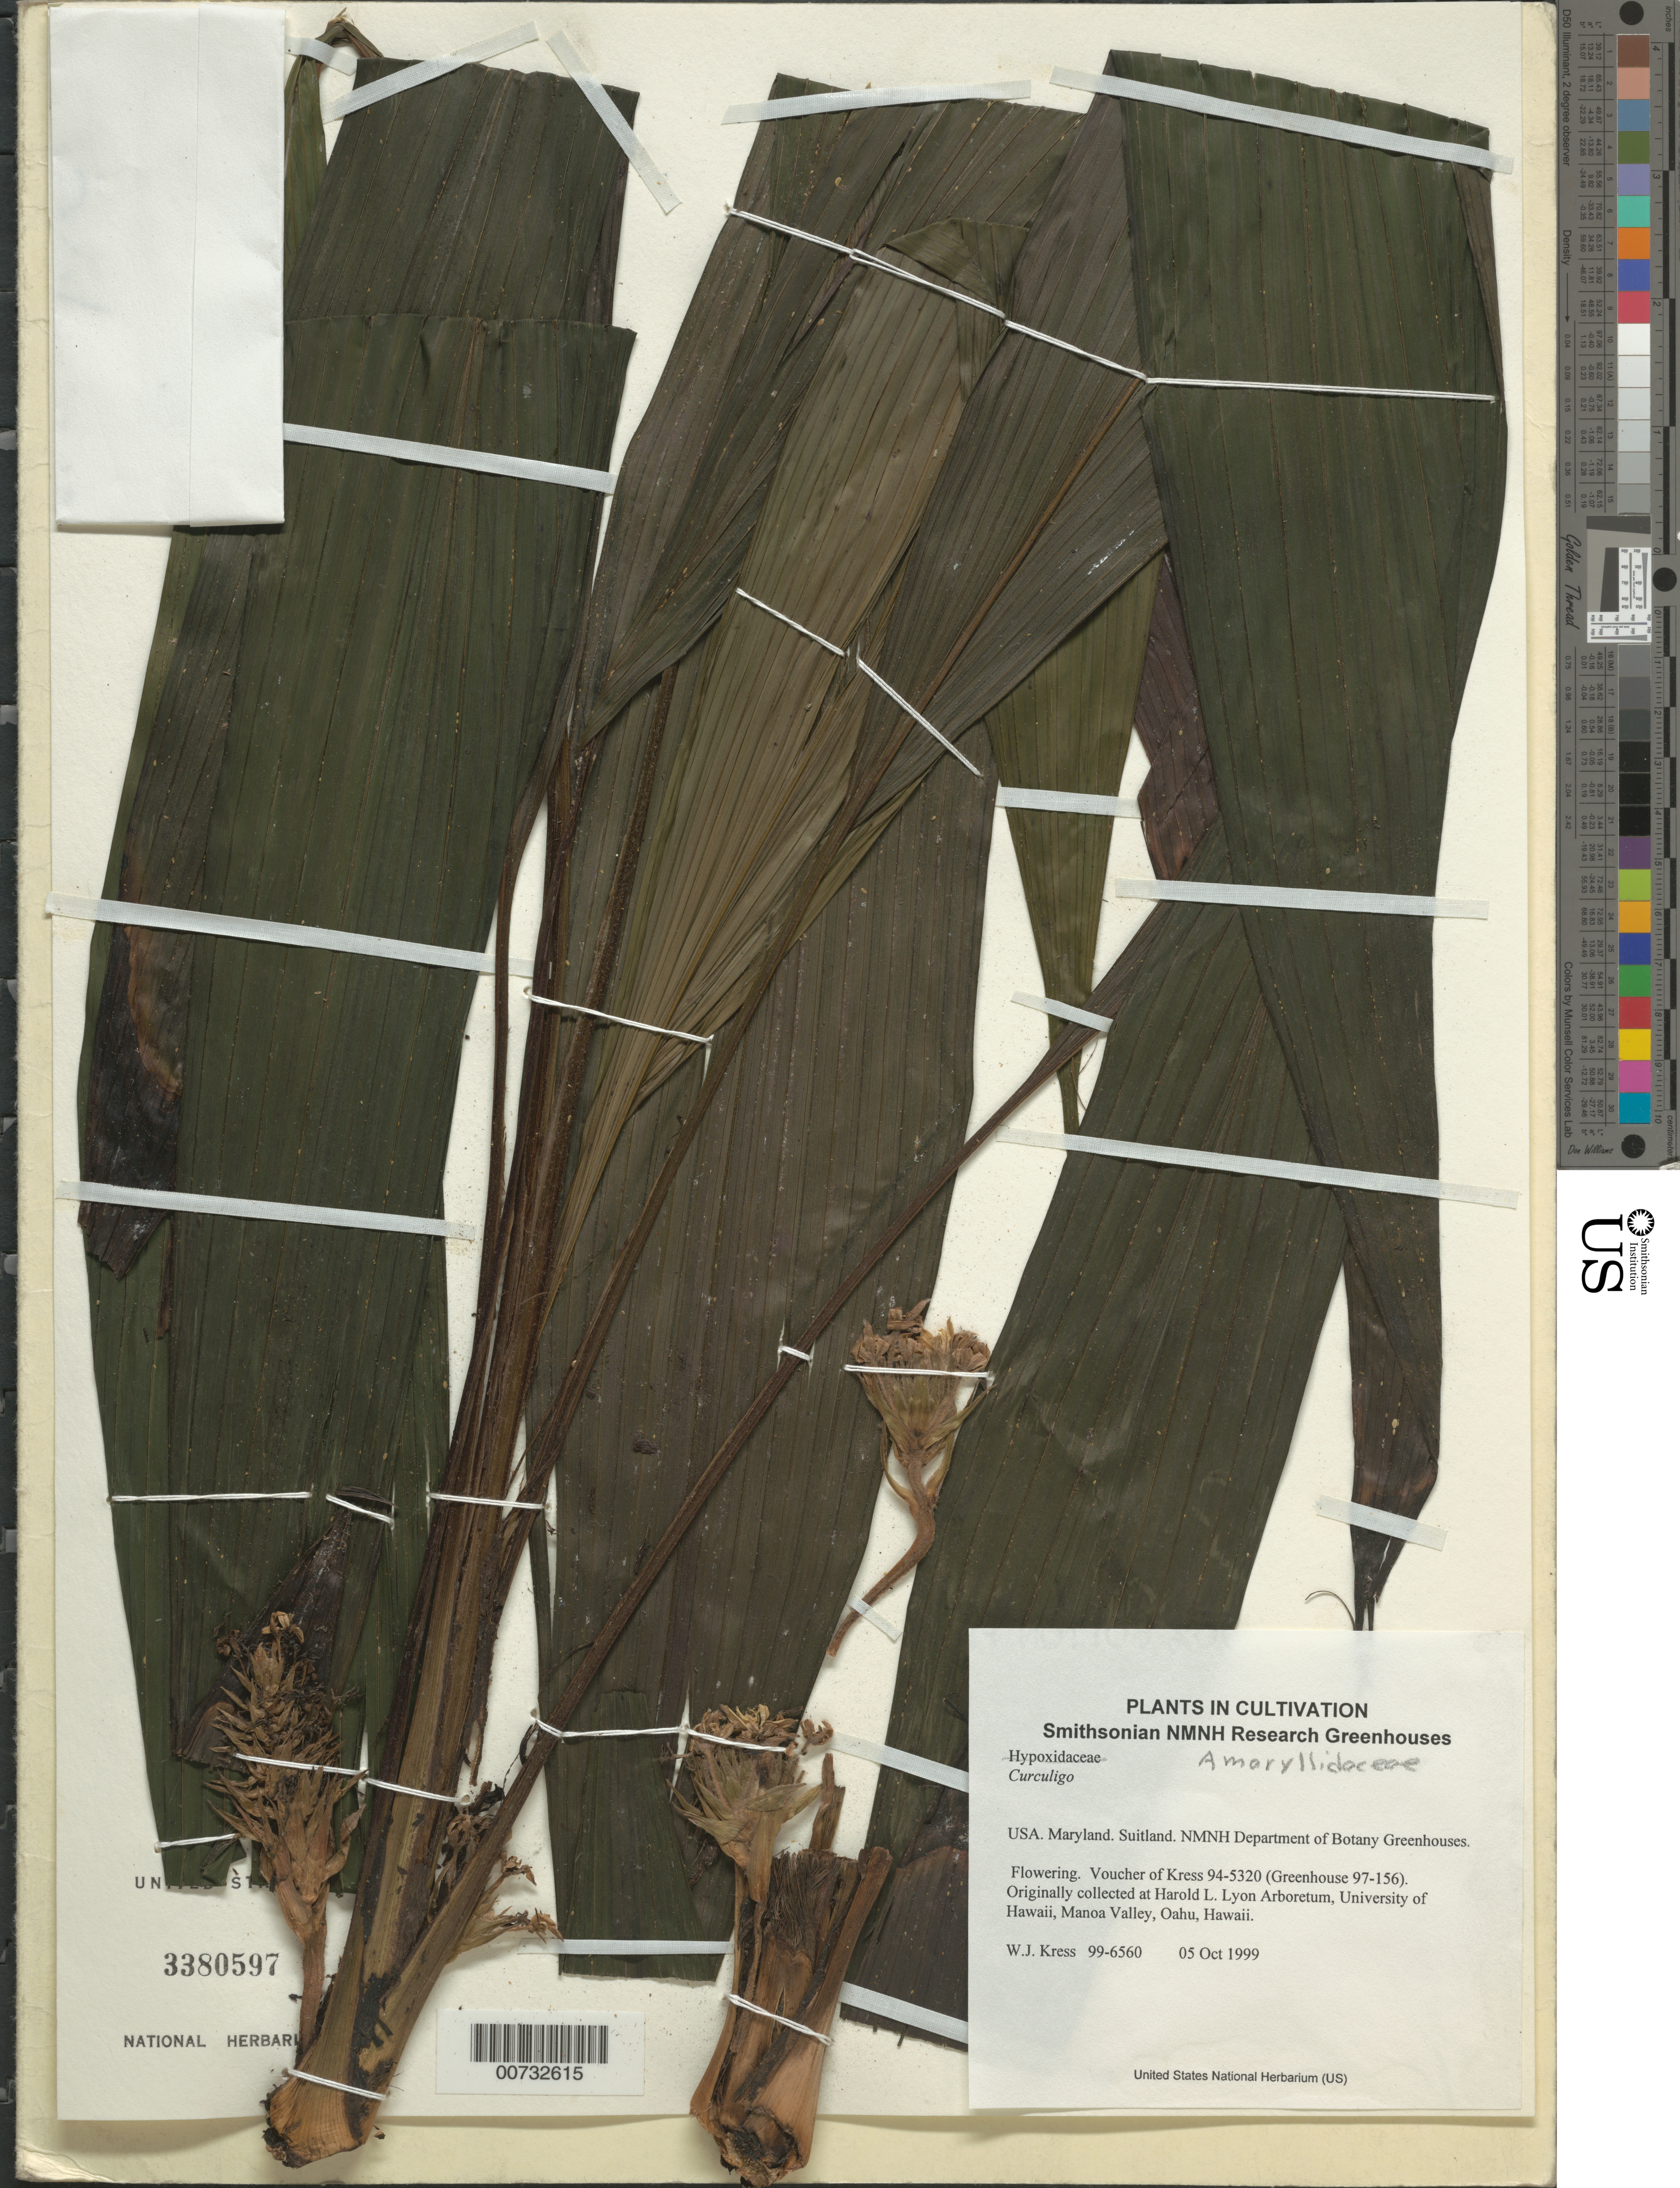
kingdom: Plantae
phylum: Tracheophyta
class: Liliopsida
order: Asparagales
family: Hypoxidaceae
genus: Curculigo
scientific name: Curculigo sp.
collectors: W. J. Kress & M. Bordelon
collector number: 99-6560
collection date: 1999-10-05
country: United States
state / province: Maryland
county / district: Prince George's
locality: NMNH Botany Research Greenhouses. Suitland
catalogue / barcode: US 3380597